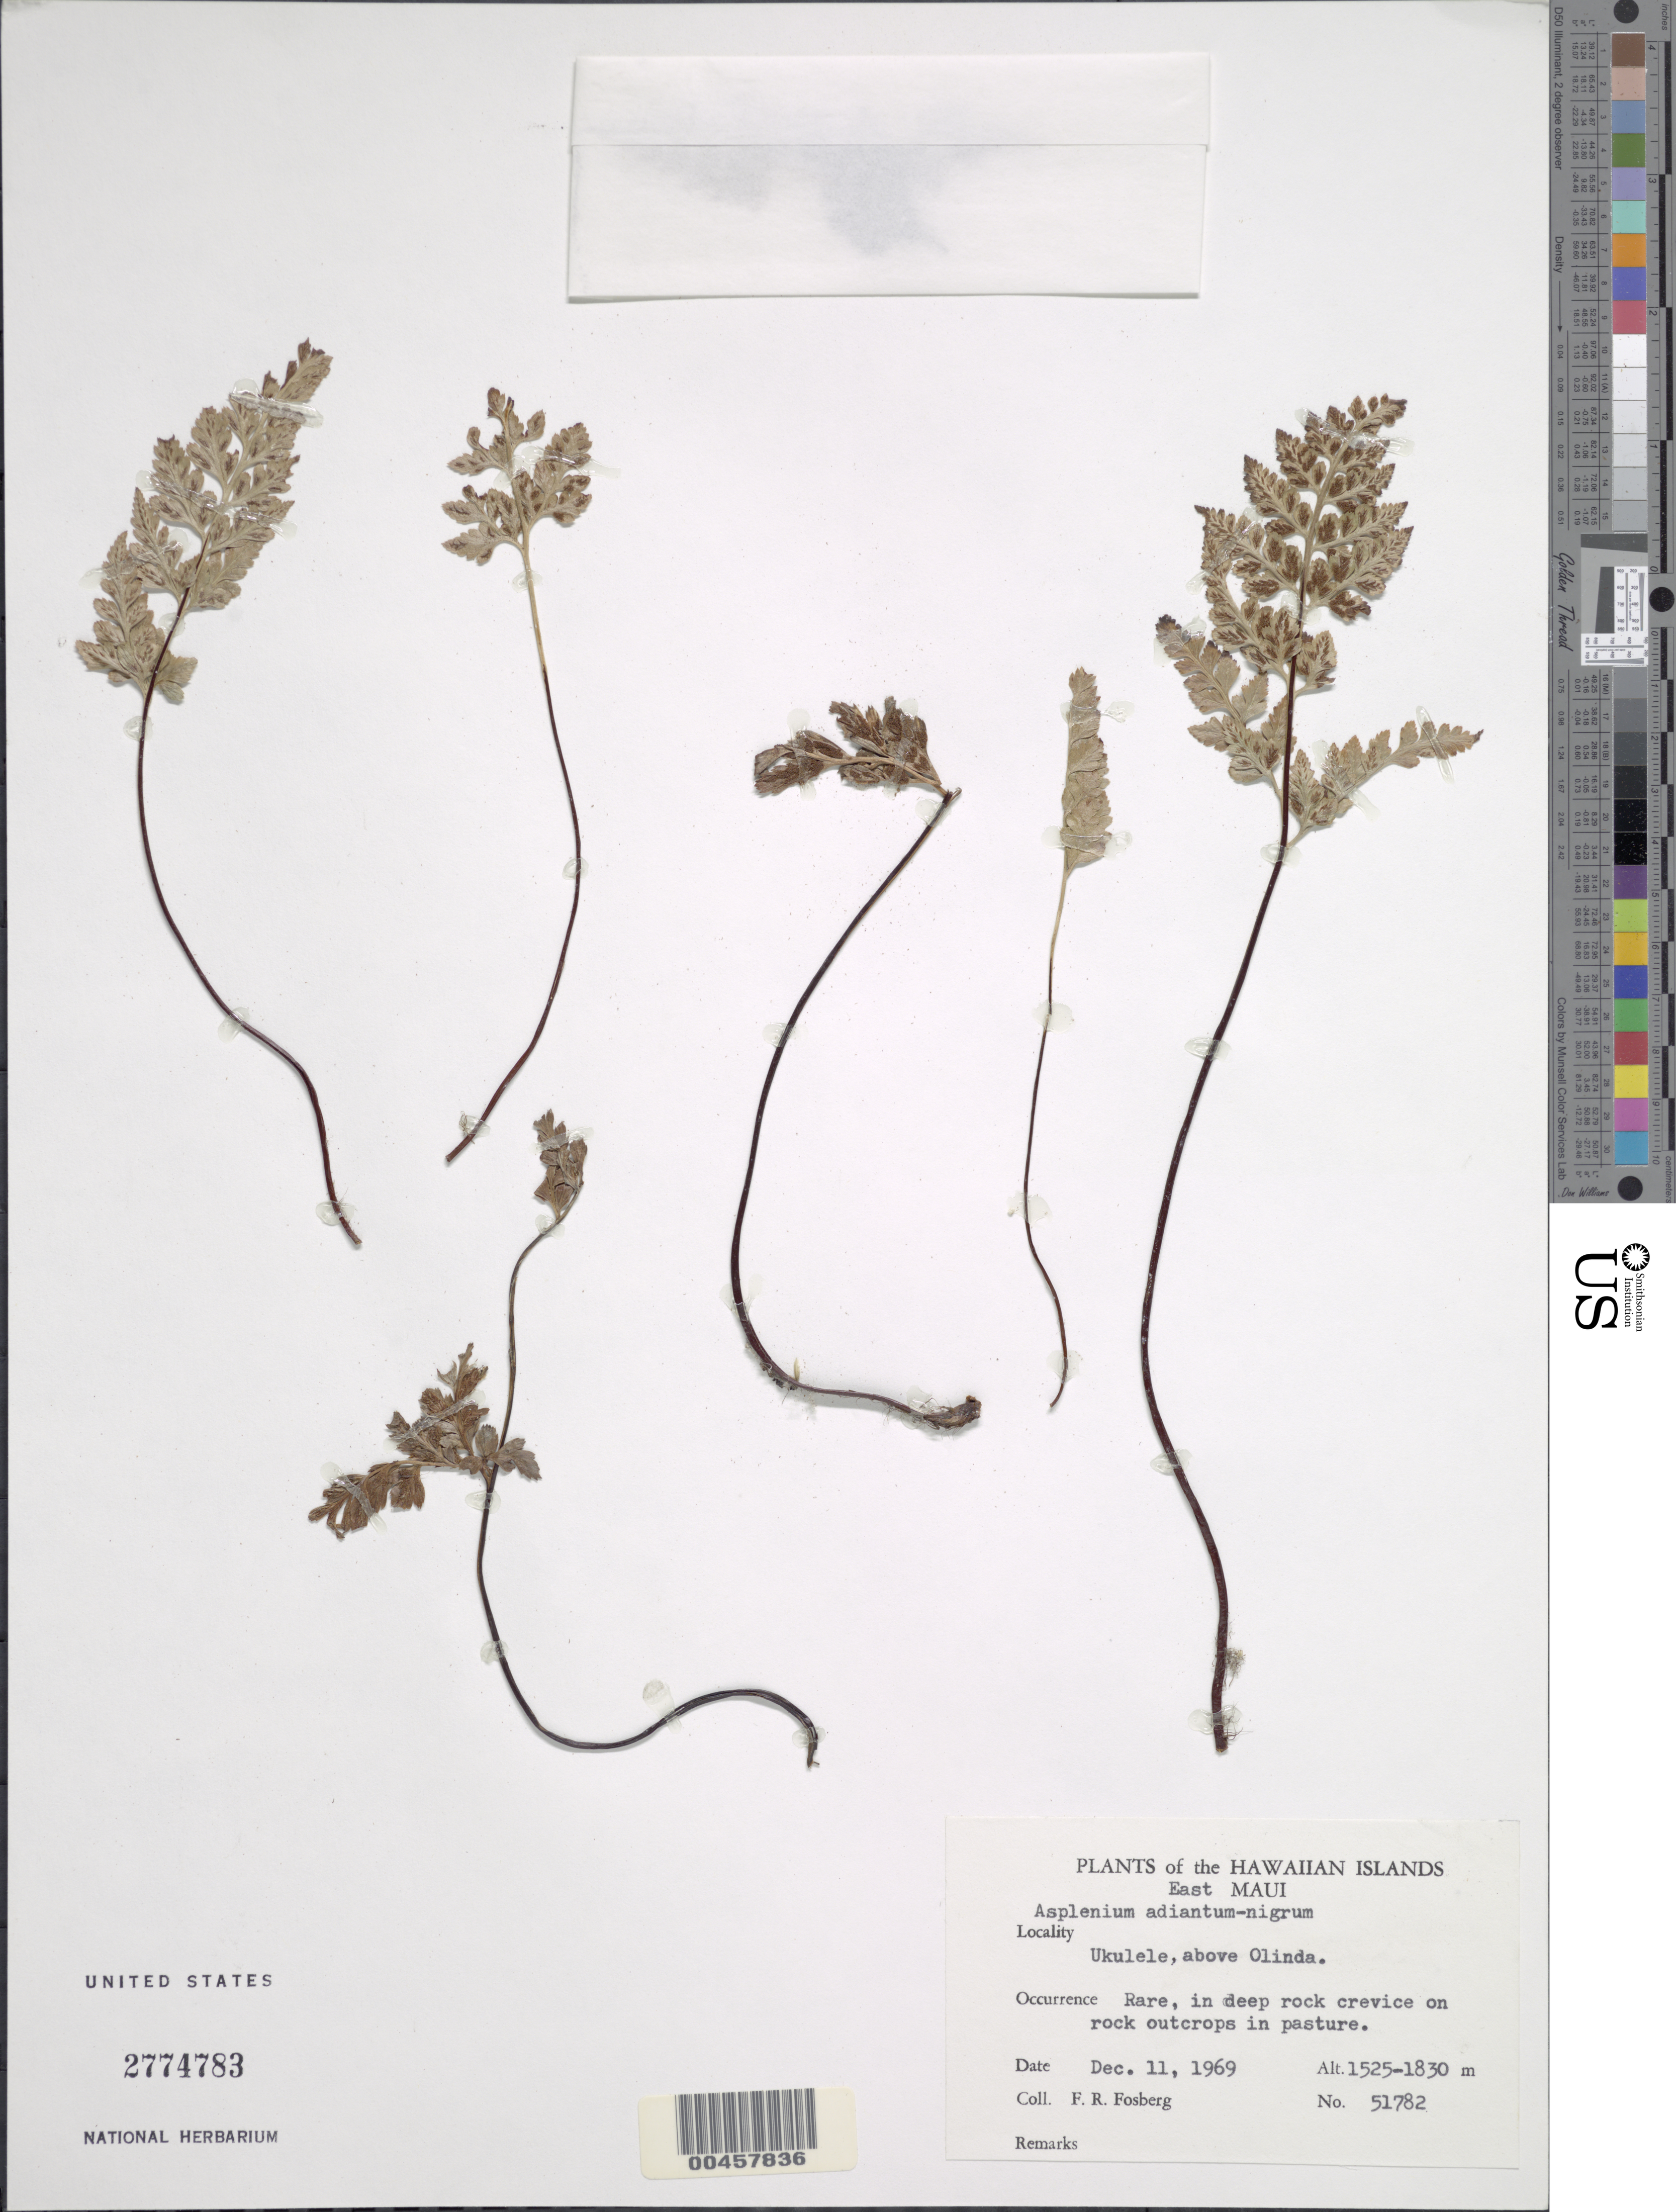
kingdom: Plantae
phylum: Tracheophyta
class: Polypodiopsida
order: Polypodiales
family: Aspleniaceae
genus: Asplenium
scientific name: Asplenium adiantum-nigrum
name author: L.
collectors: F. R. Fosberg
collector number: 51782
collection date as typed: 11 Dec 1969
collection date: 1969-12-11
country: United States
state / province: Hawaii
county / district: Maui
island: Maui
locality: East Maui: Ukulele, above Olinda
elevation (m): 1525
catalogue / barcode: US 2774783